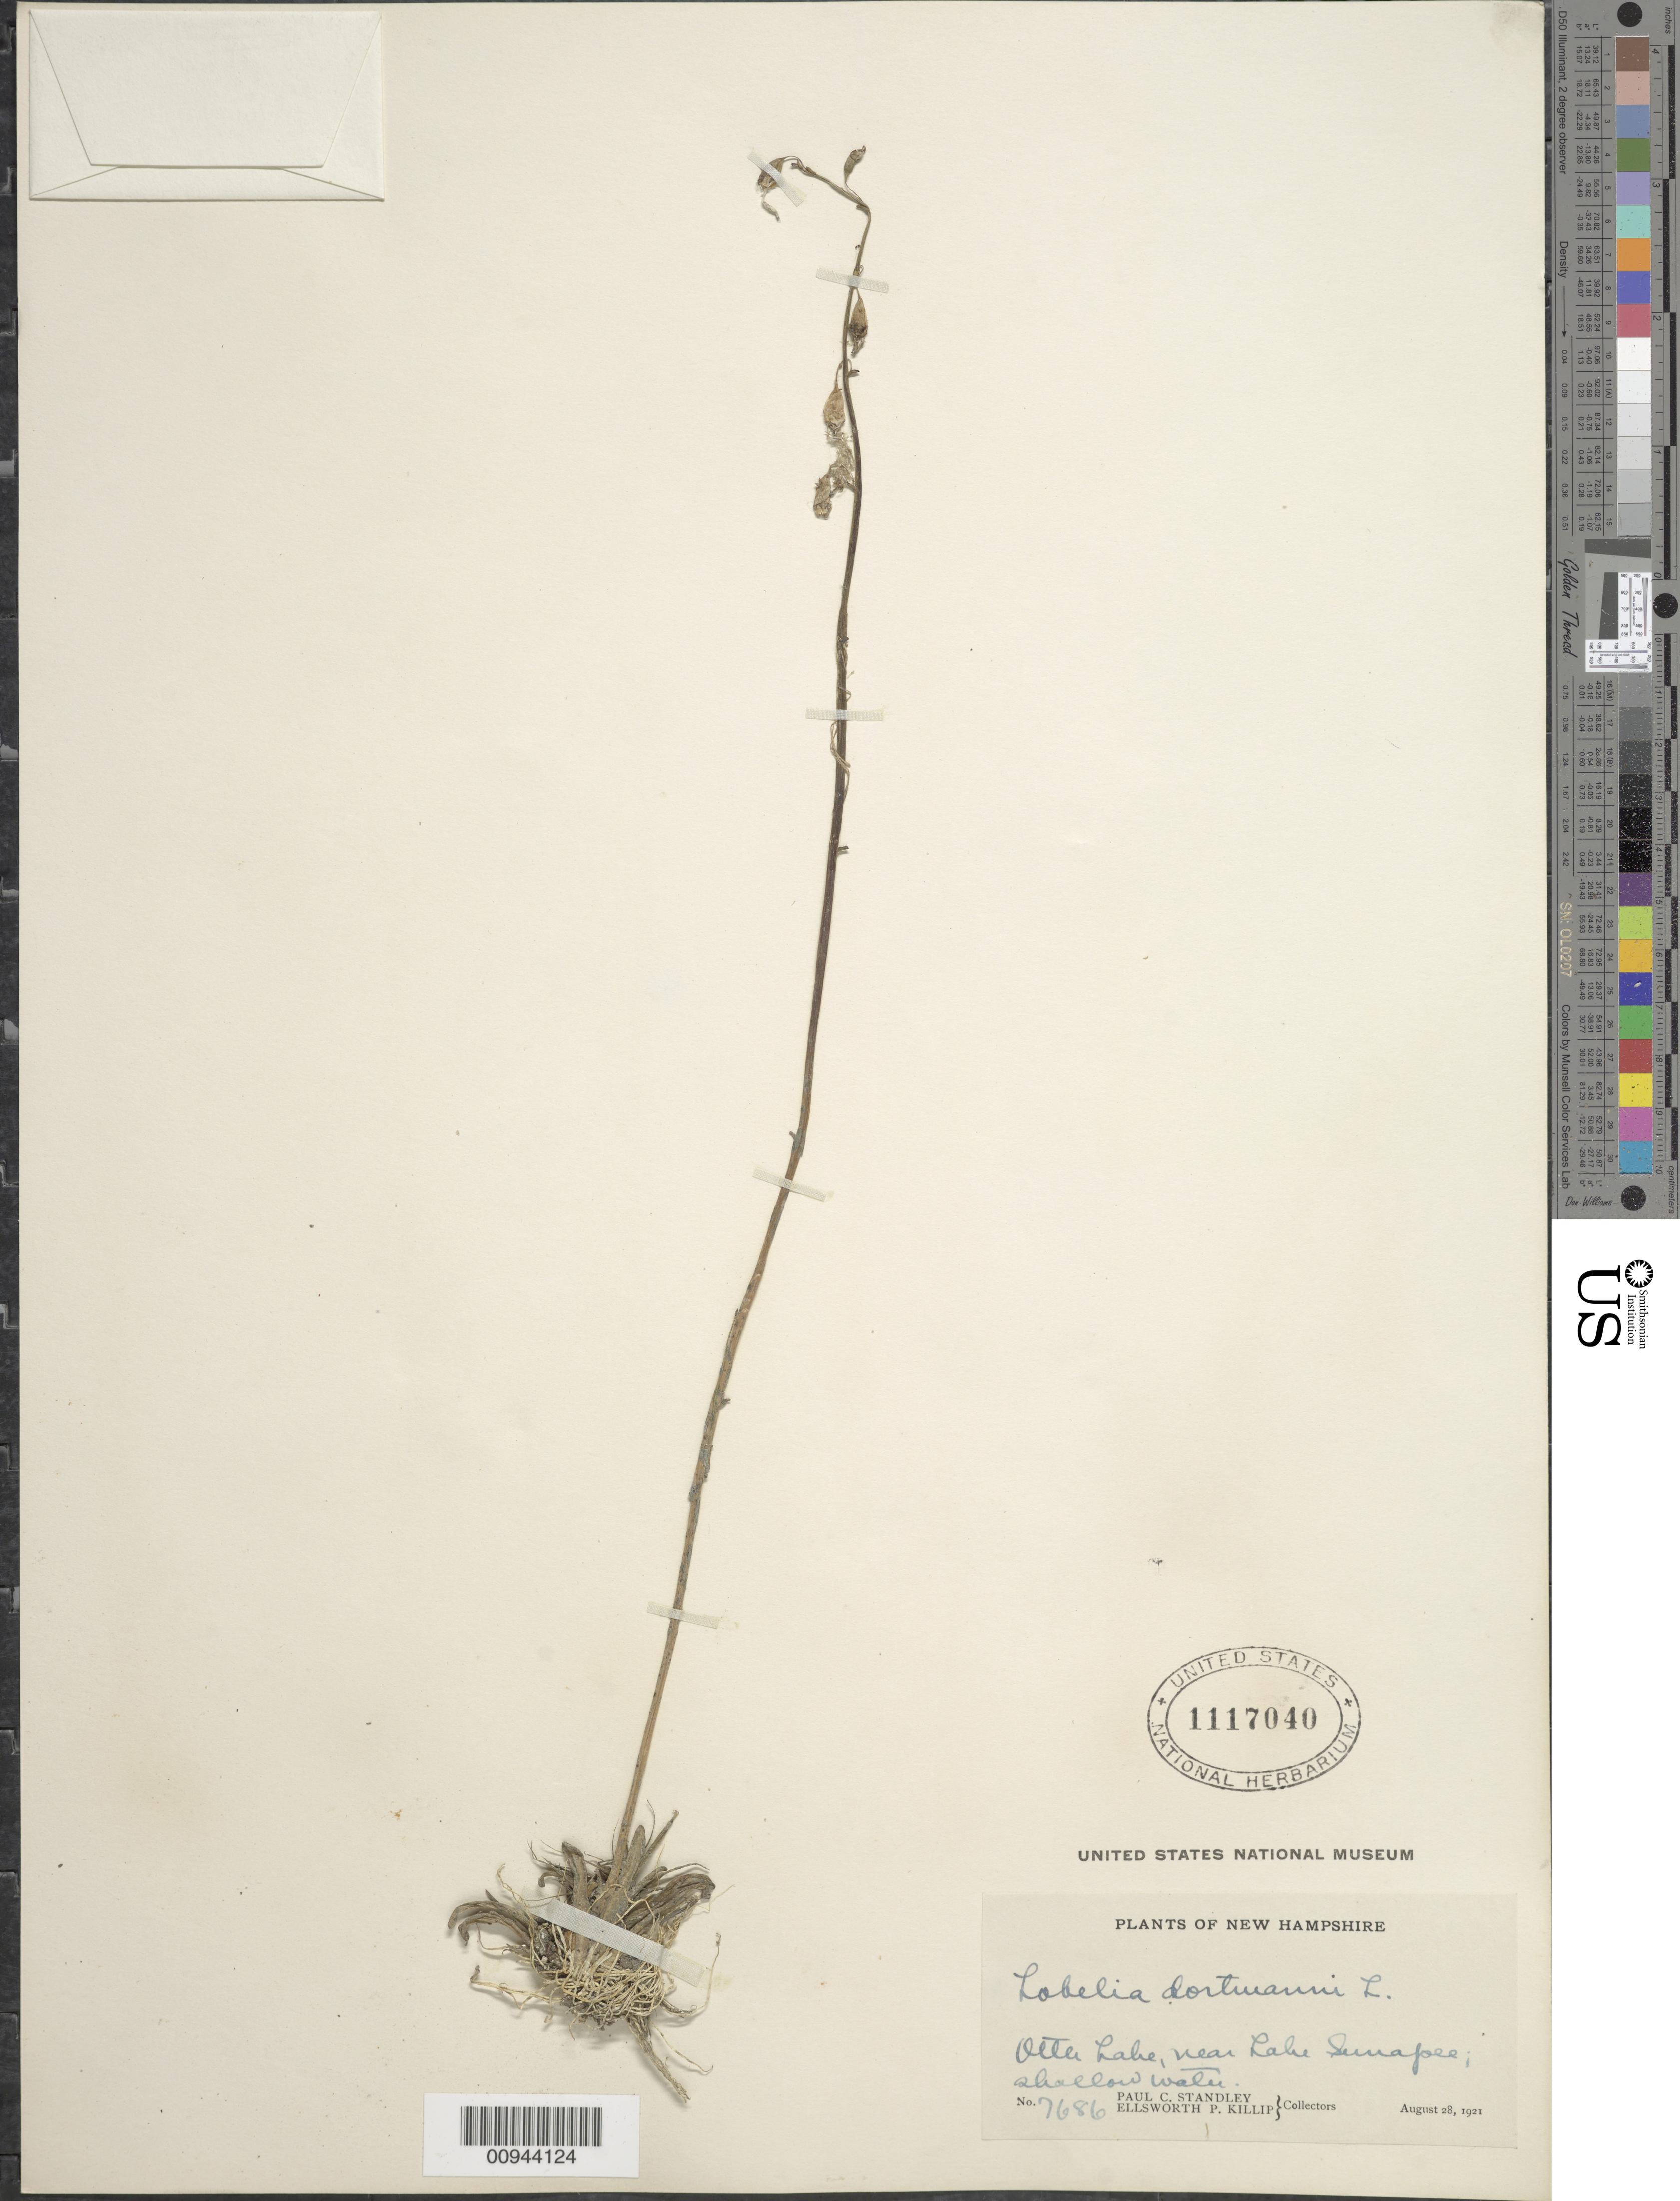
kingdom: Plantae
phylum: Tracheophyta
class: Magnoliopsida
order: Asterales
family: Campanulaceae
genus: Lobelia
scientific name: Lobelia dortmanna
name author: L.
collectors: E. P. Killip & P. C. Standley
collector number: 7686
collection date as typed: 28 Aug 1921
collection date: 1921-08-28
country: United States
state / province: New Hampshire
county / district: Hillsborough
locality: Otter Lake, near Lake Sunapee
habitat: shallow water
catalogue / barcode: US 1117040